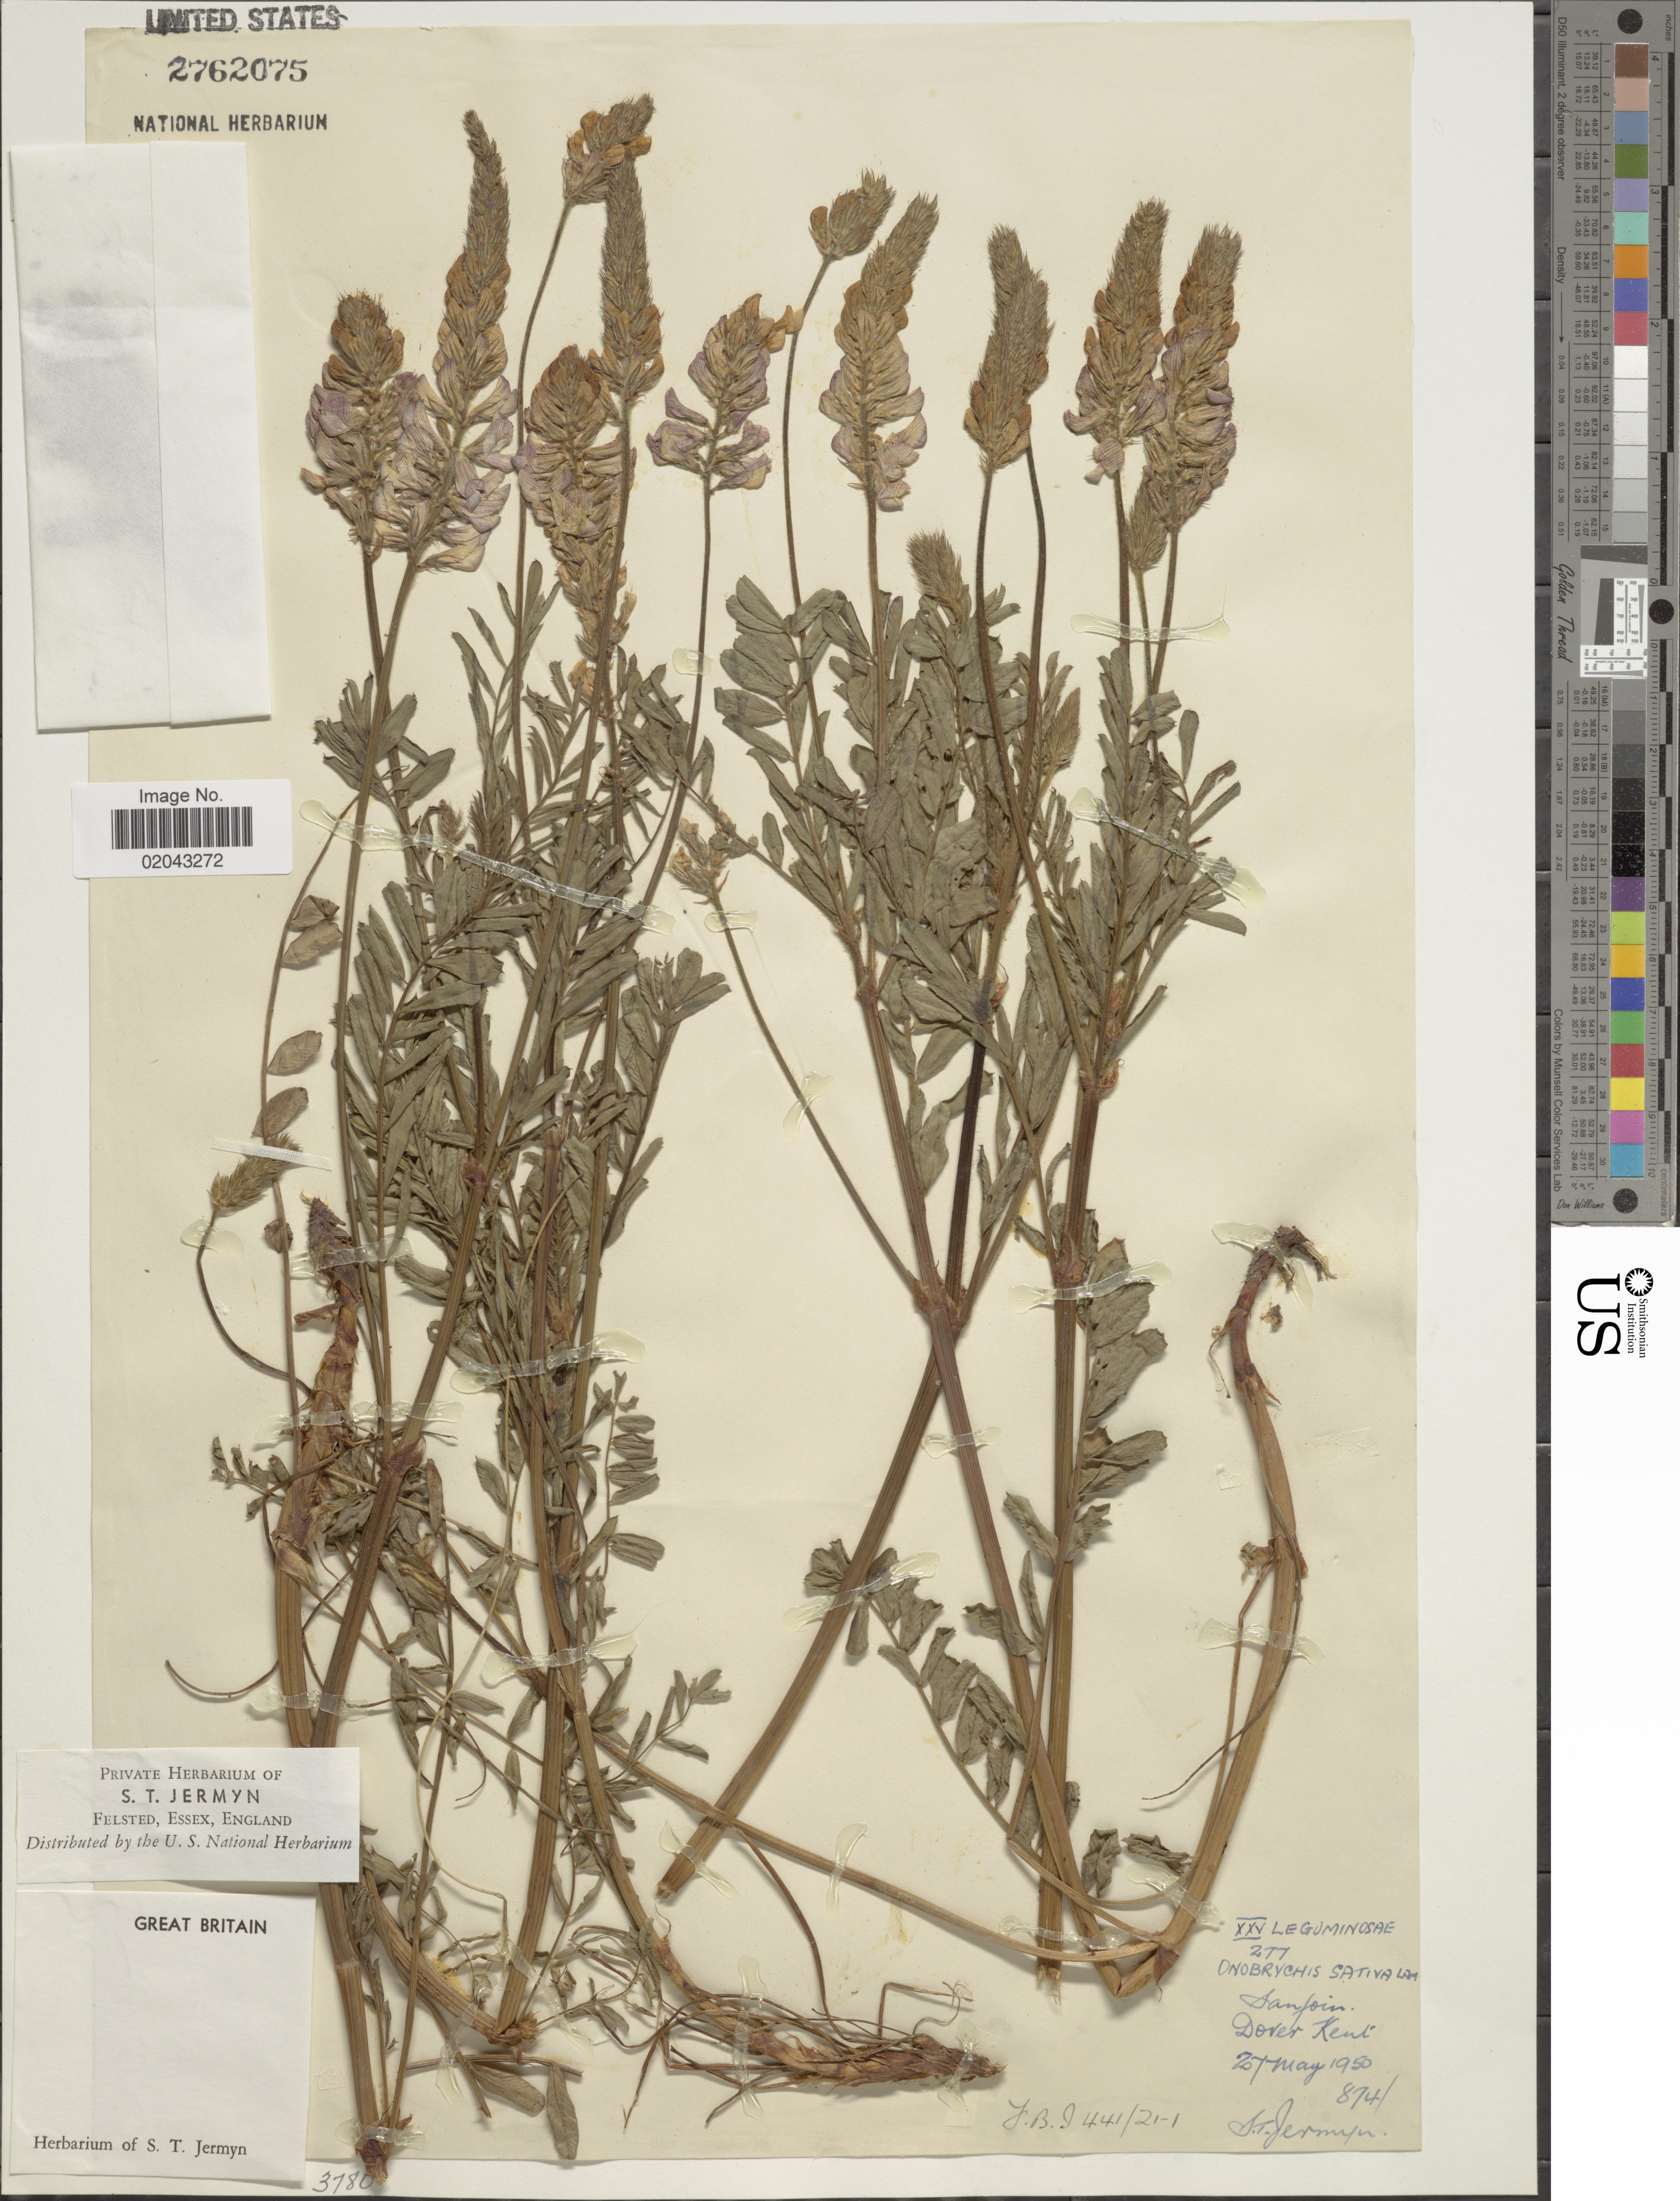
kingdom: Plantae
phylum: Tracheophyta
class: Magnoliopsida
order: Fabales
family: Fabaceae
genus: Onobrychis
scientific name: Onobrychis sativa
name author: Lam.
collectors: S. Jermyn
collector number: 874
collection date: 1950-05-27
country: United Kingdom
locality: Great Britain, Dover Kent. Sanfoin,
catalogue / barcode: US 2762075